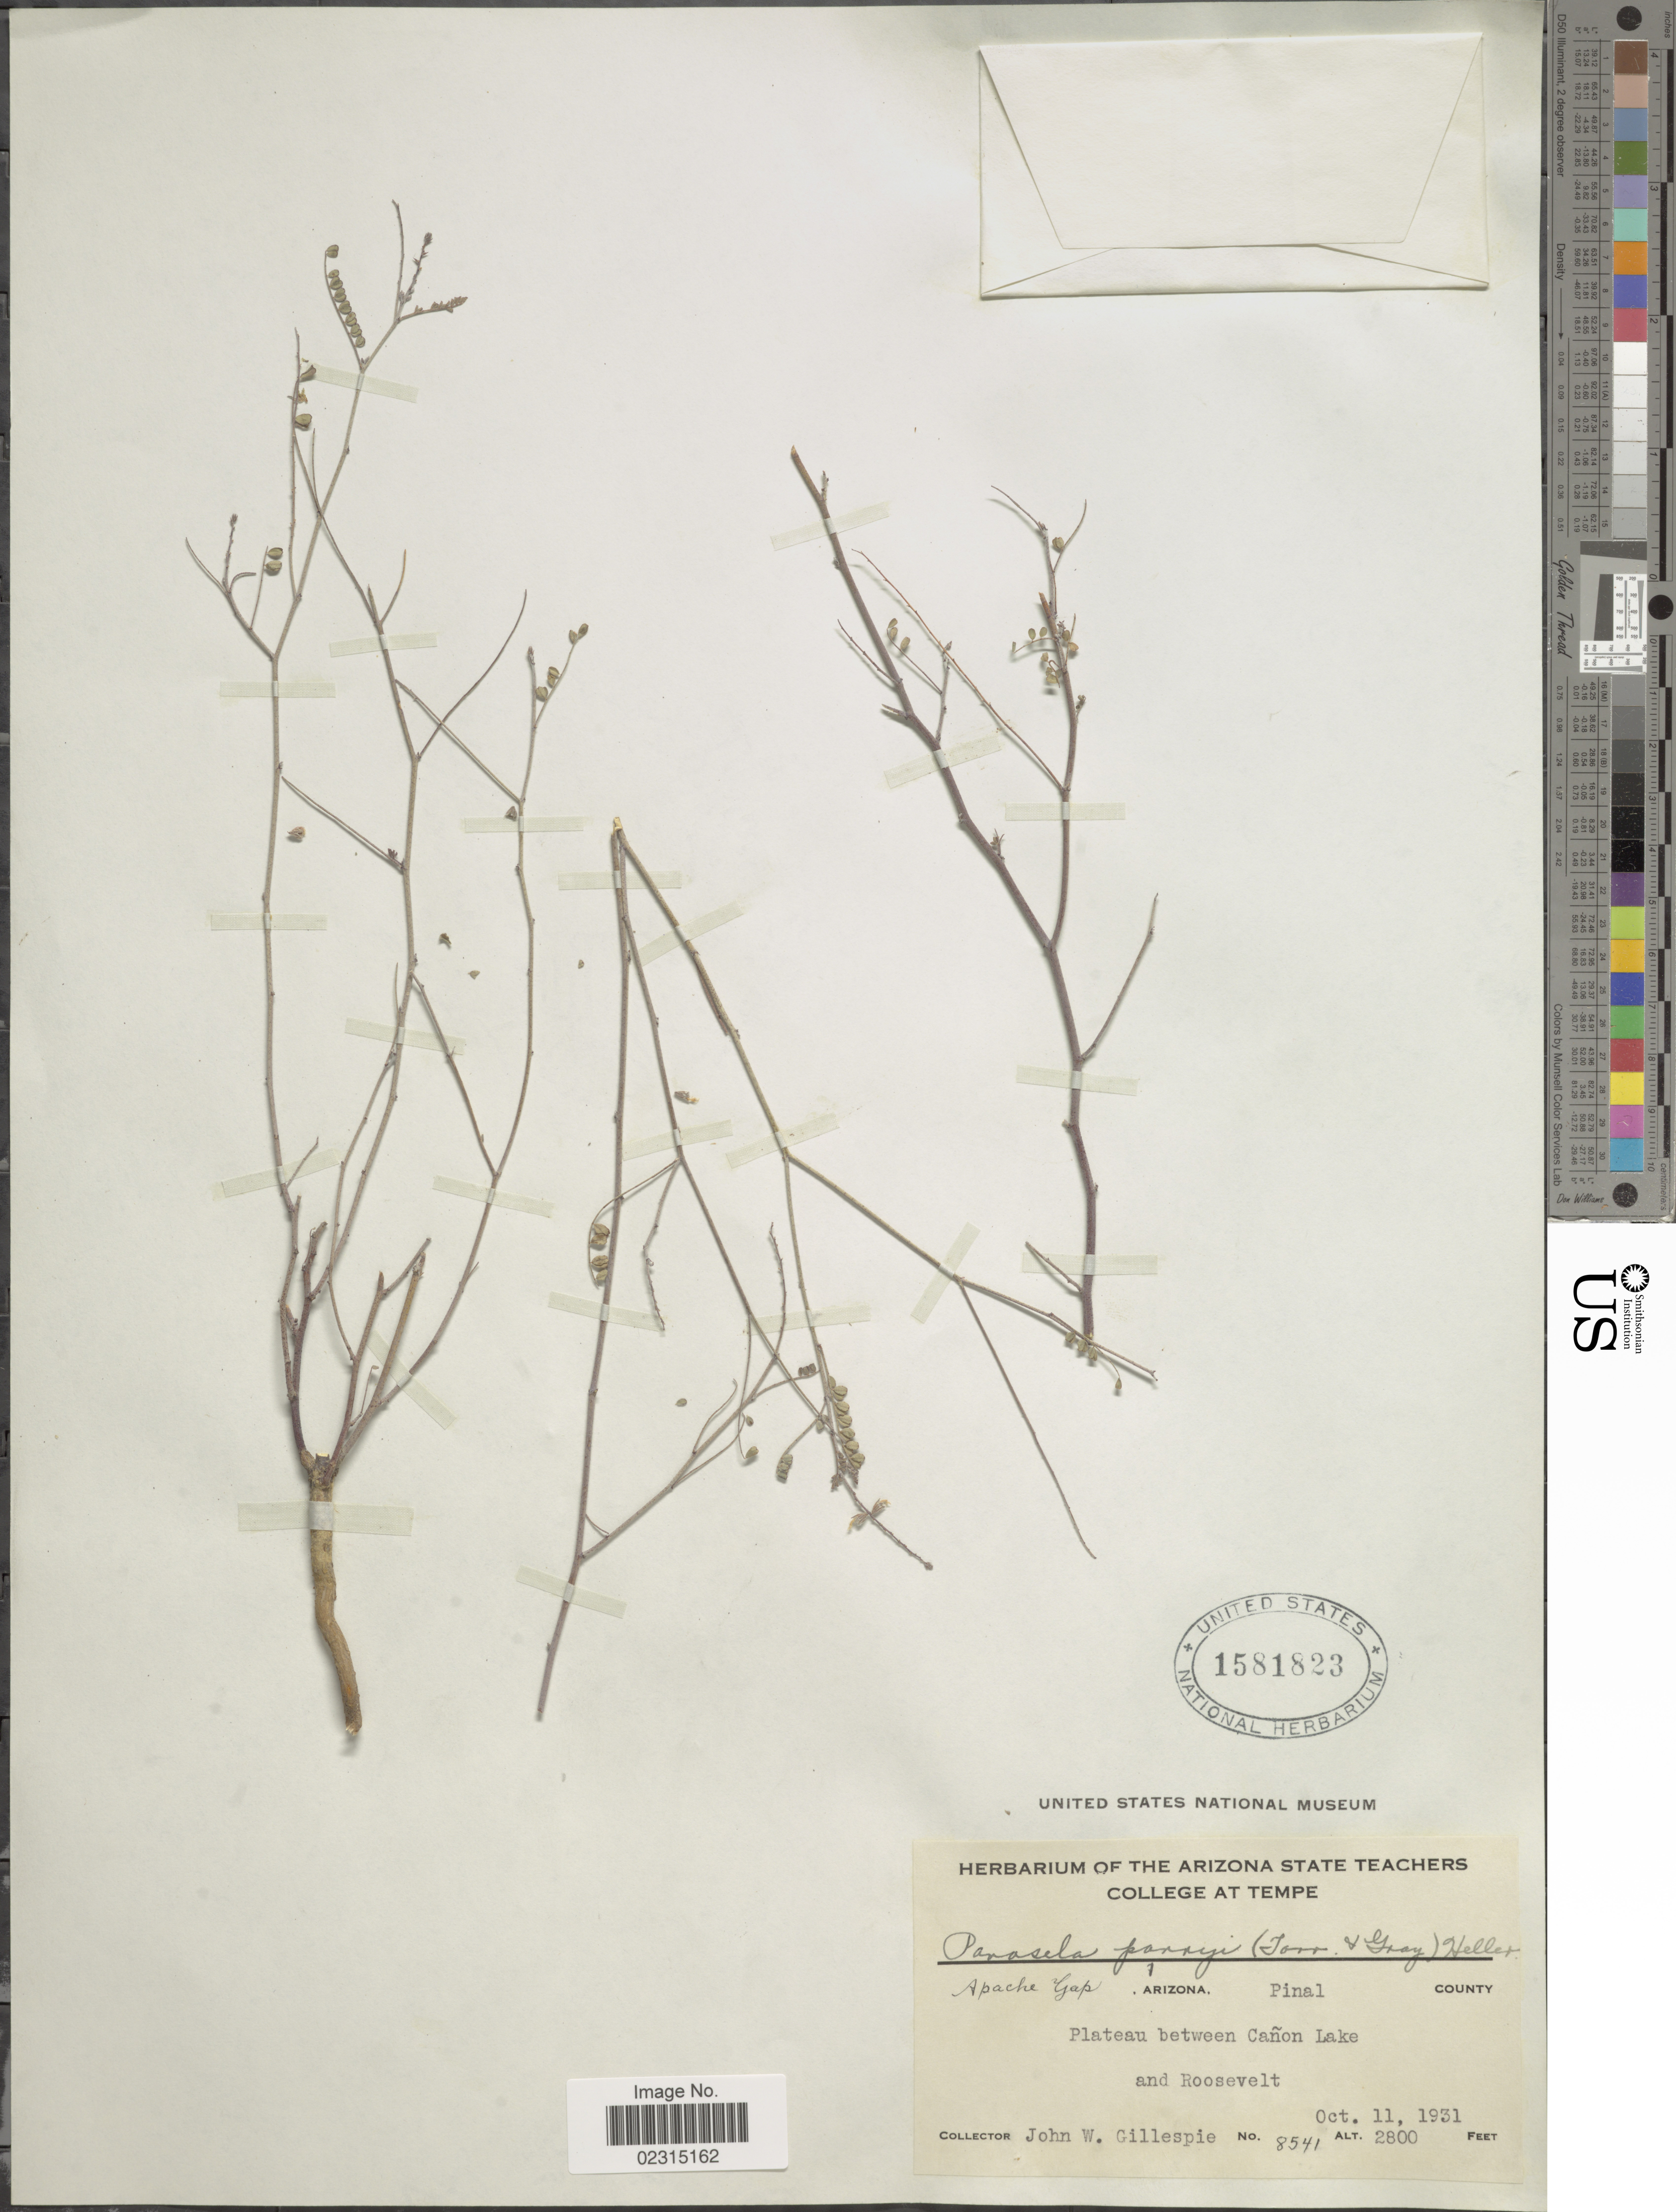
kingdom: Plantae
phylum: Tracheophyta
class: Magnoliopsida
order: Fabales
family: Fabaceae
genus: Marina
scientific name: Marina parryi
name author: (Torr. & A. Gray) Barneby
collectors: J. W. Gillespie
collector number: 8541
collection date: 1931-10-11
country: United States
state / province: Arizona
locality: Apache Gap, Pinal County, Plateau between Cañon Lake, and Roosevelt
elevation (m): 853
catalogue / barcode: US 1581823